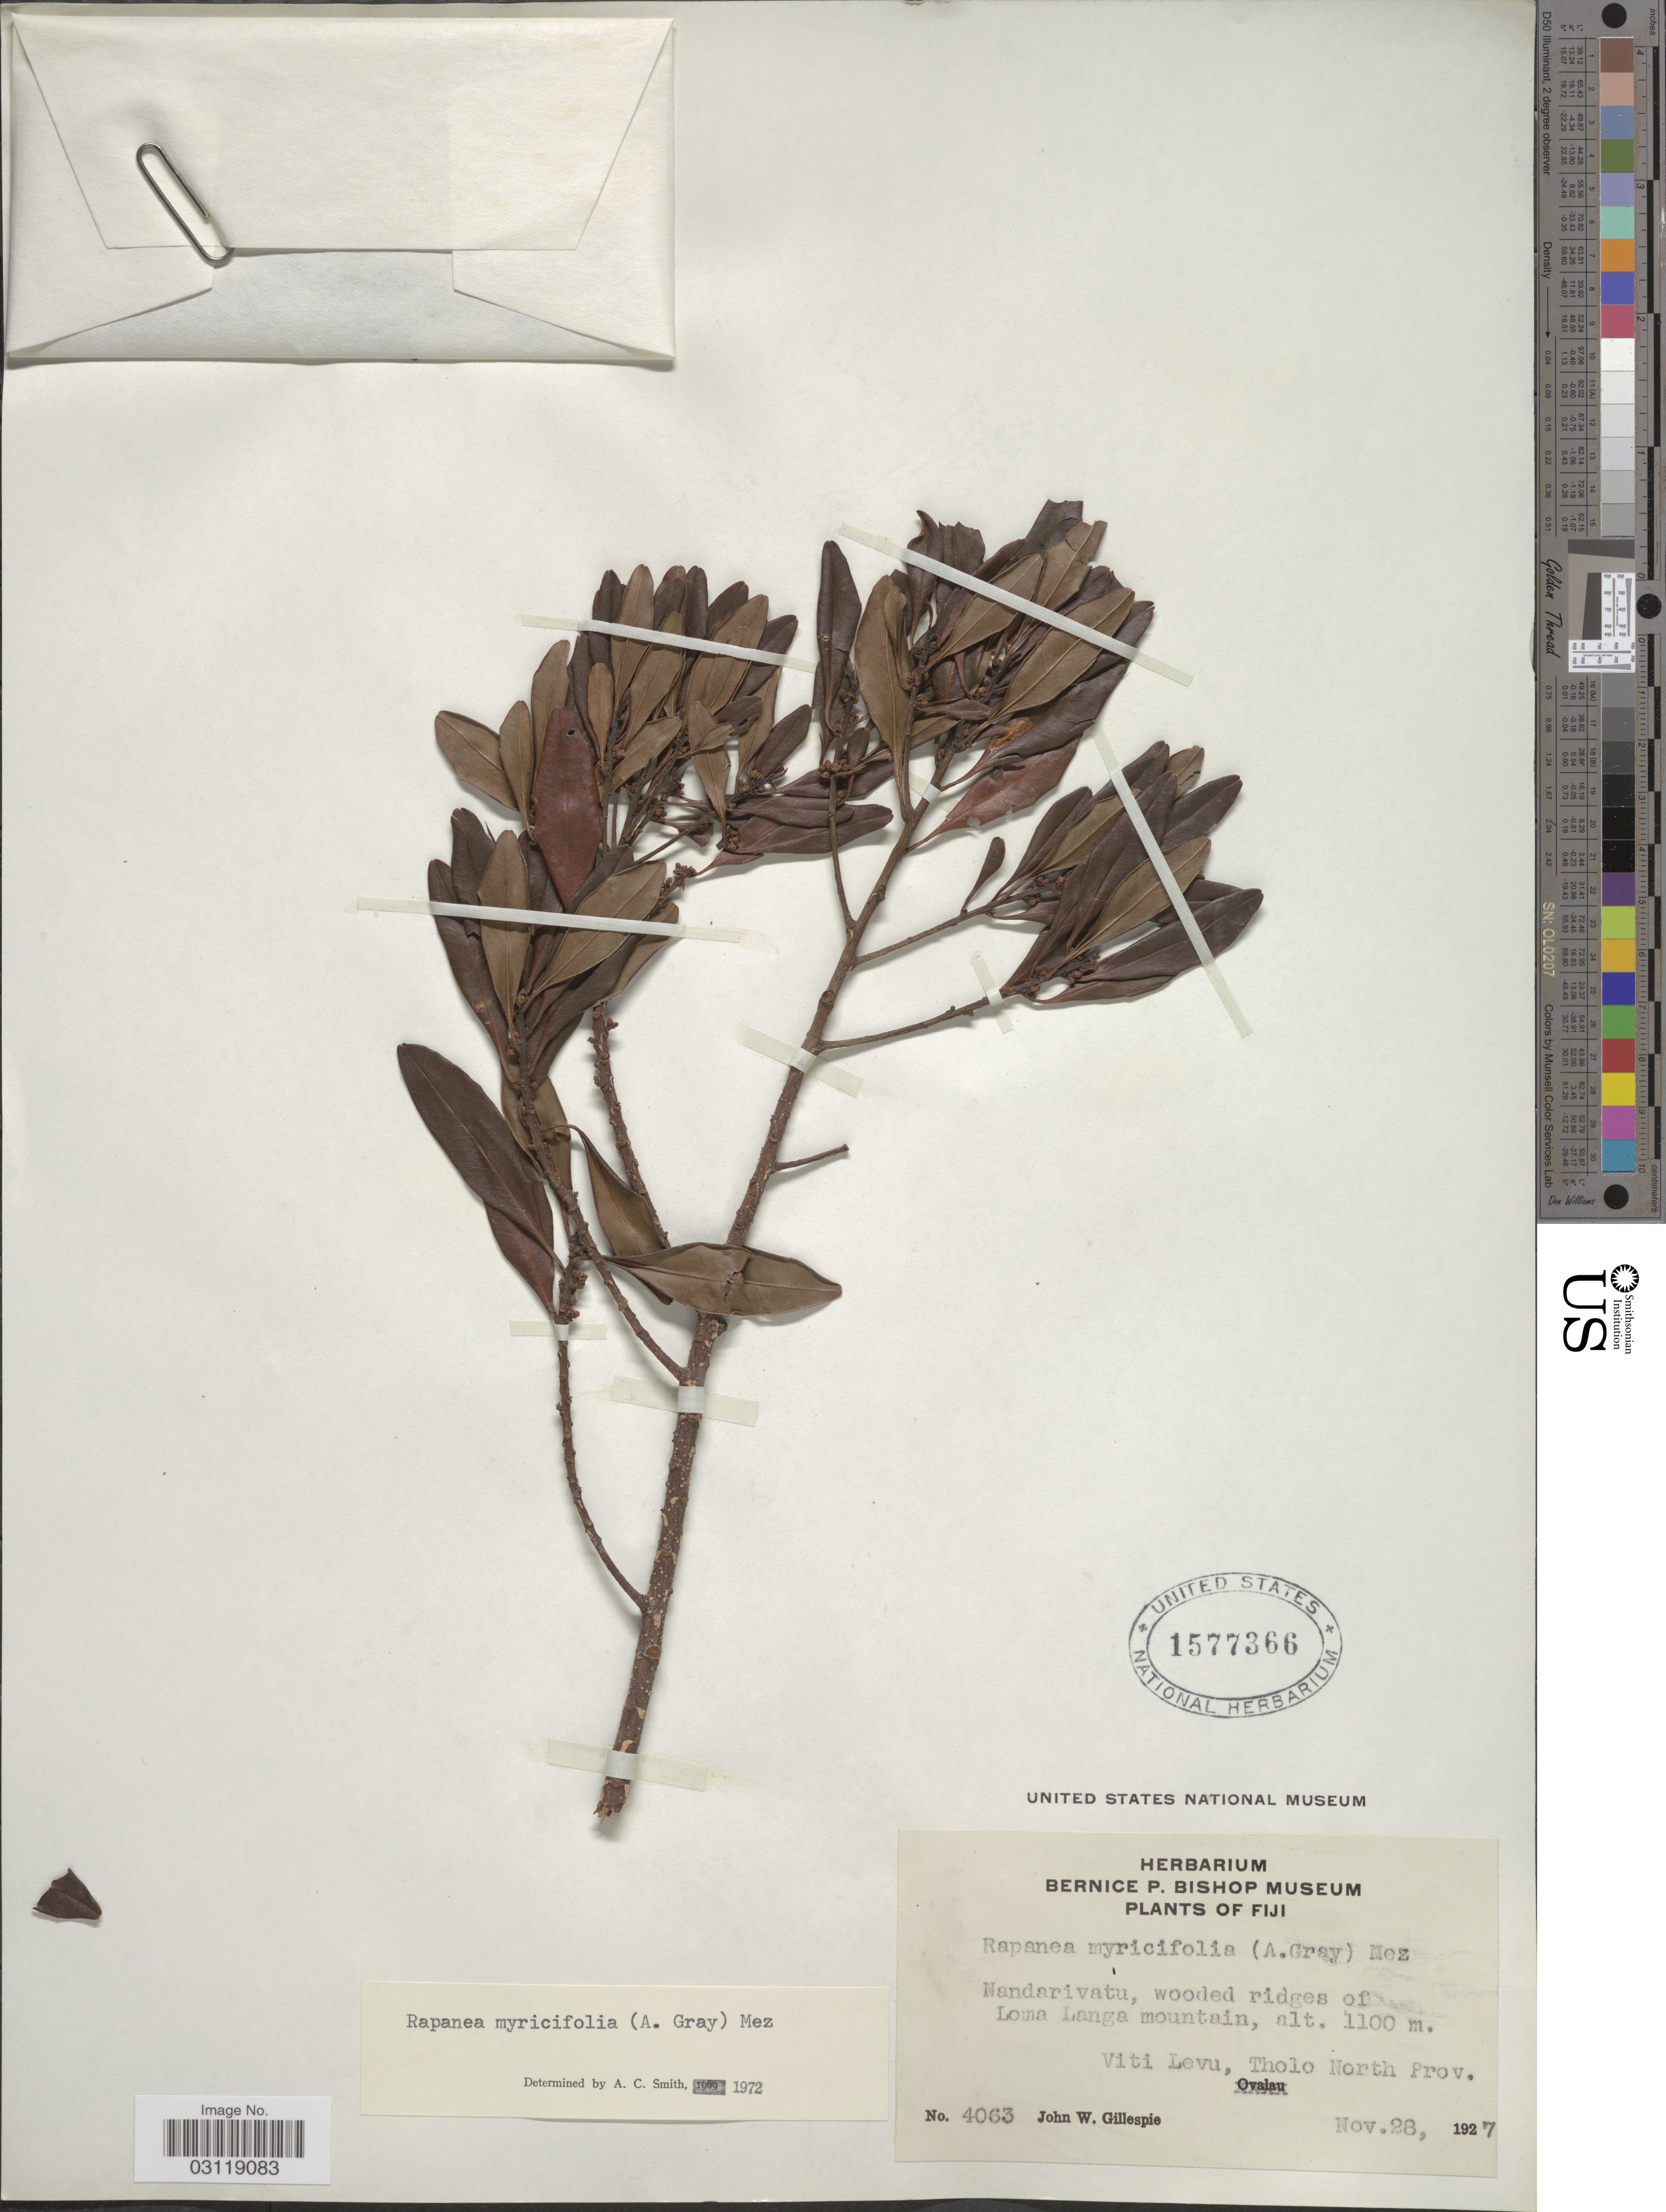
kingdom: Plantae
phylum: Tracheophyta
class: Magnoliopsida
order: Ericales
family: Primulaceae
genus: Rapanea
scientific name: Rapanea myricifolia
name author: (A. Gray) Mez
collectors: J. W. Gillespie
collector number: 4063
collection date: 1927-11-28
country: Fiji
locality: Nandarivatu, wooded ridges of Loma Langa mountain. Viti Levu, Tholo North Prov.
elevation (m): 1100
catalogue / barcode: US 1577366